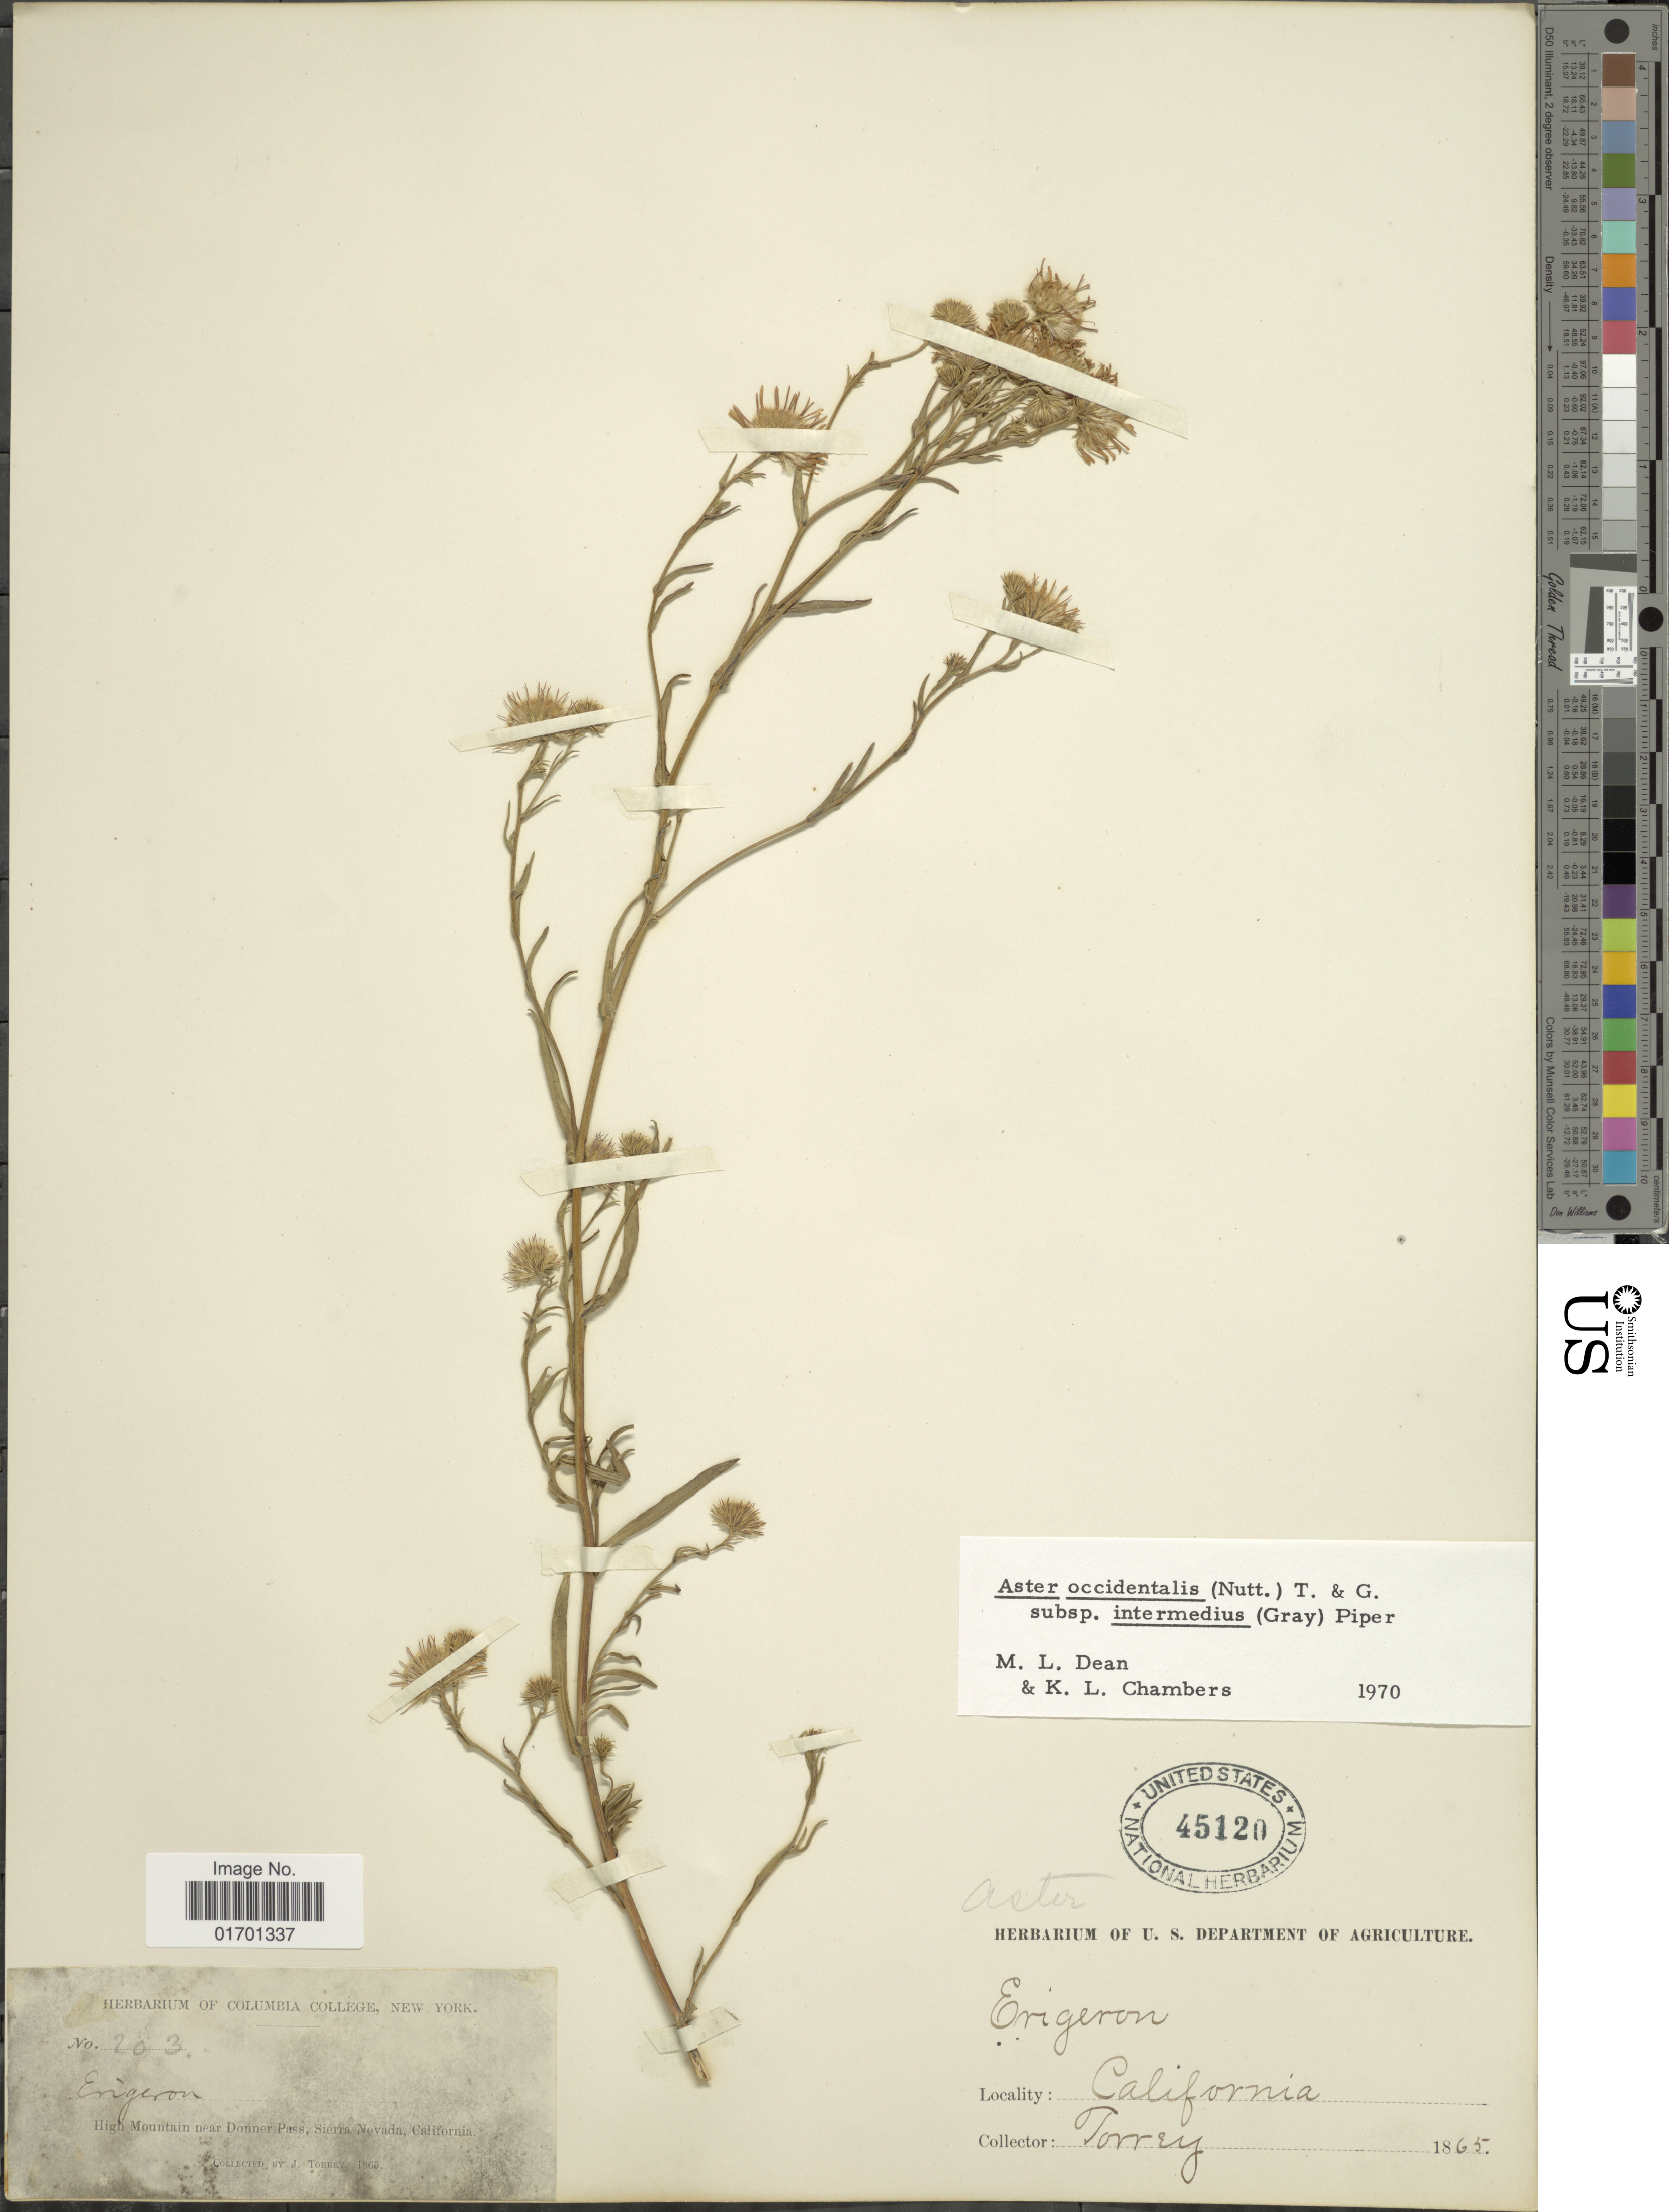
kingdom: Plantae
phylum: Tracheophyta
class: Magnoliopsida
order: Asterales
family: Asteraceae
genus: Symphyotrichum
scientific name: Symphyotrichum spathulatum var. intermedium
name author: (A. Gray) G.L. Nesom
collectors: J. Torrey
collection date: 1865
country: United States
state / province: California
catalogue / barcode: US 45120